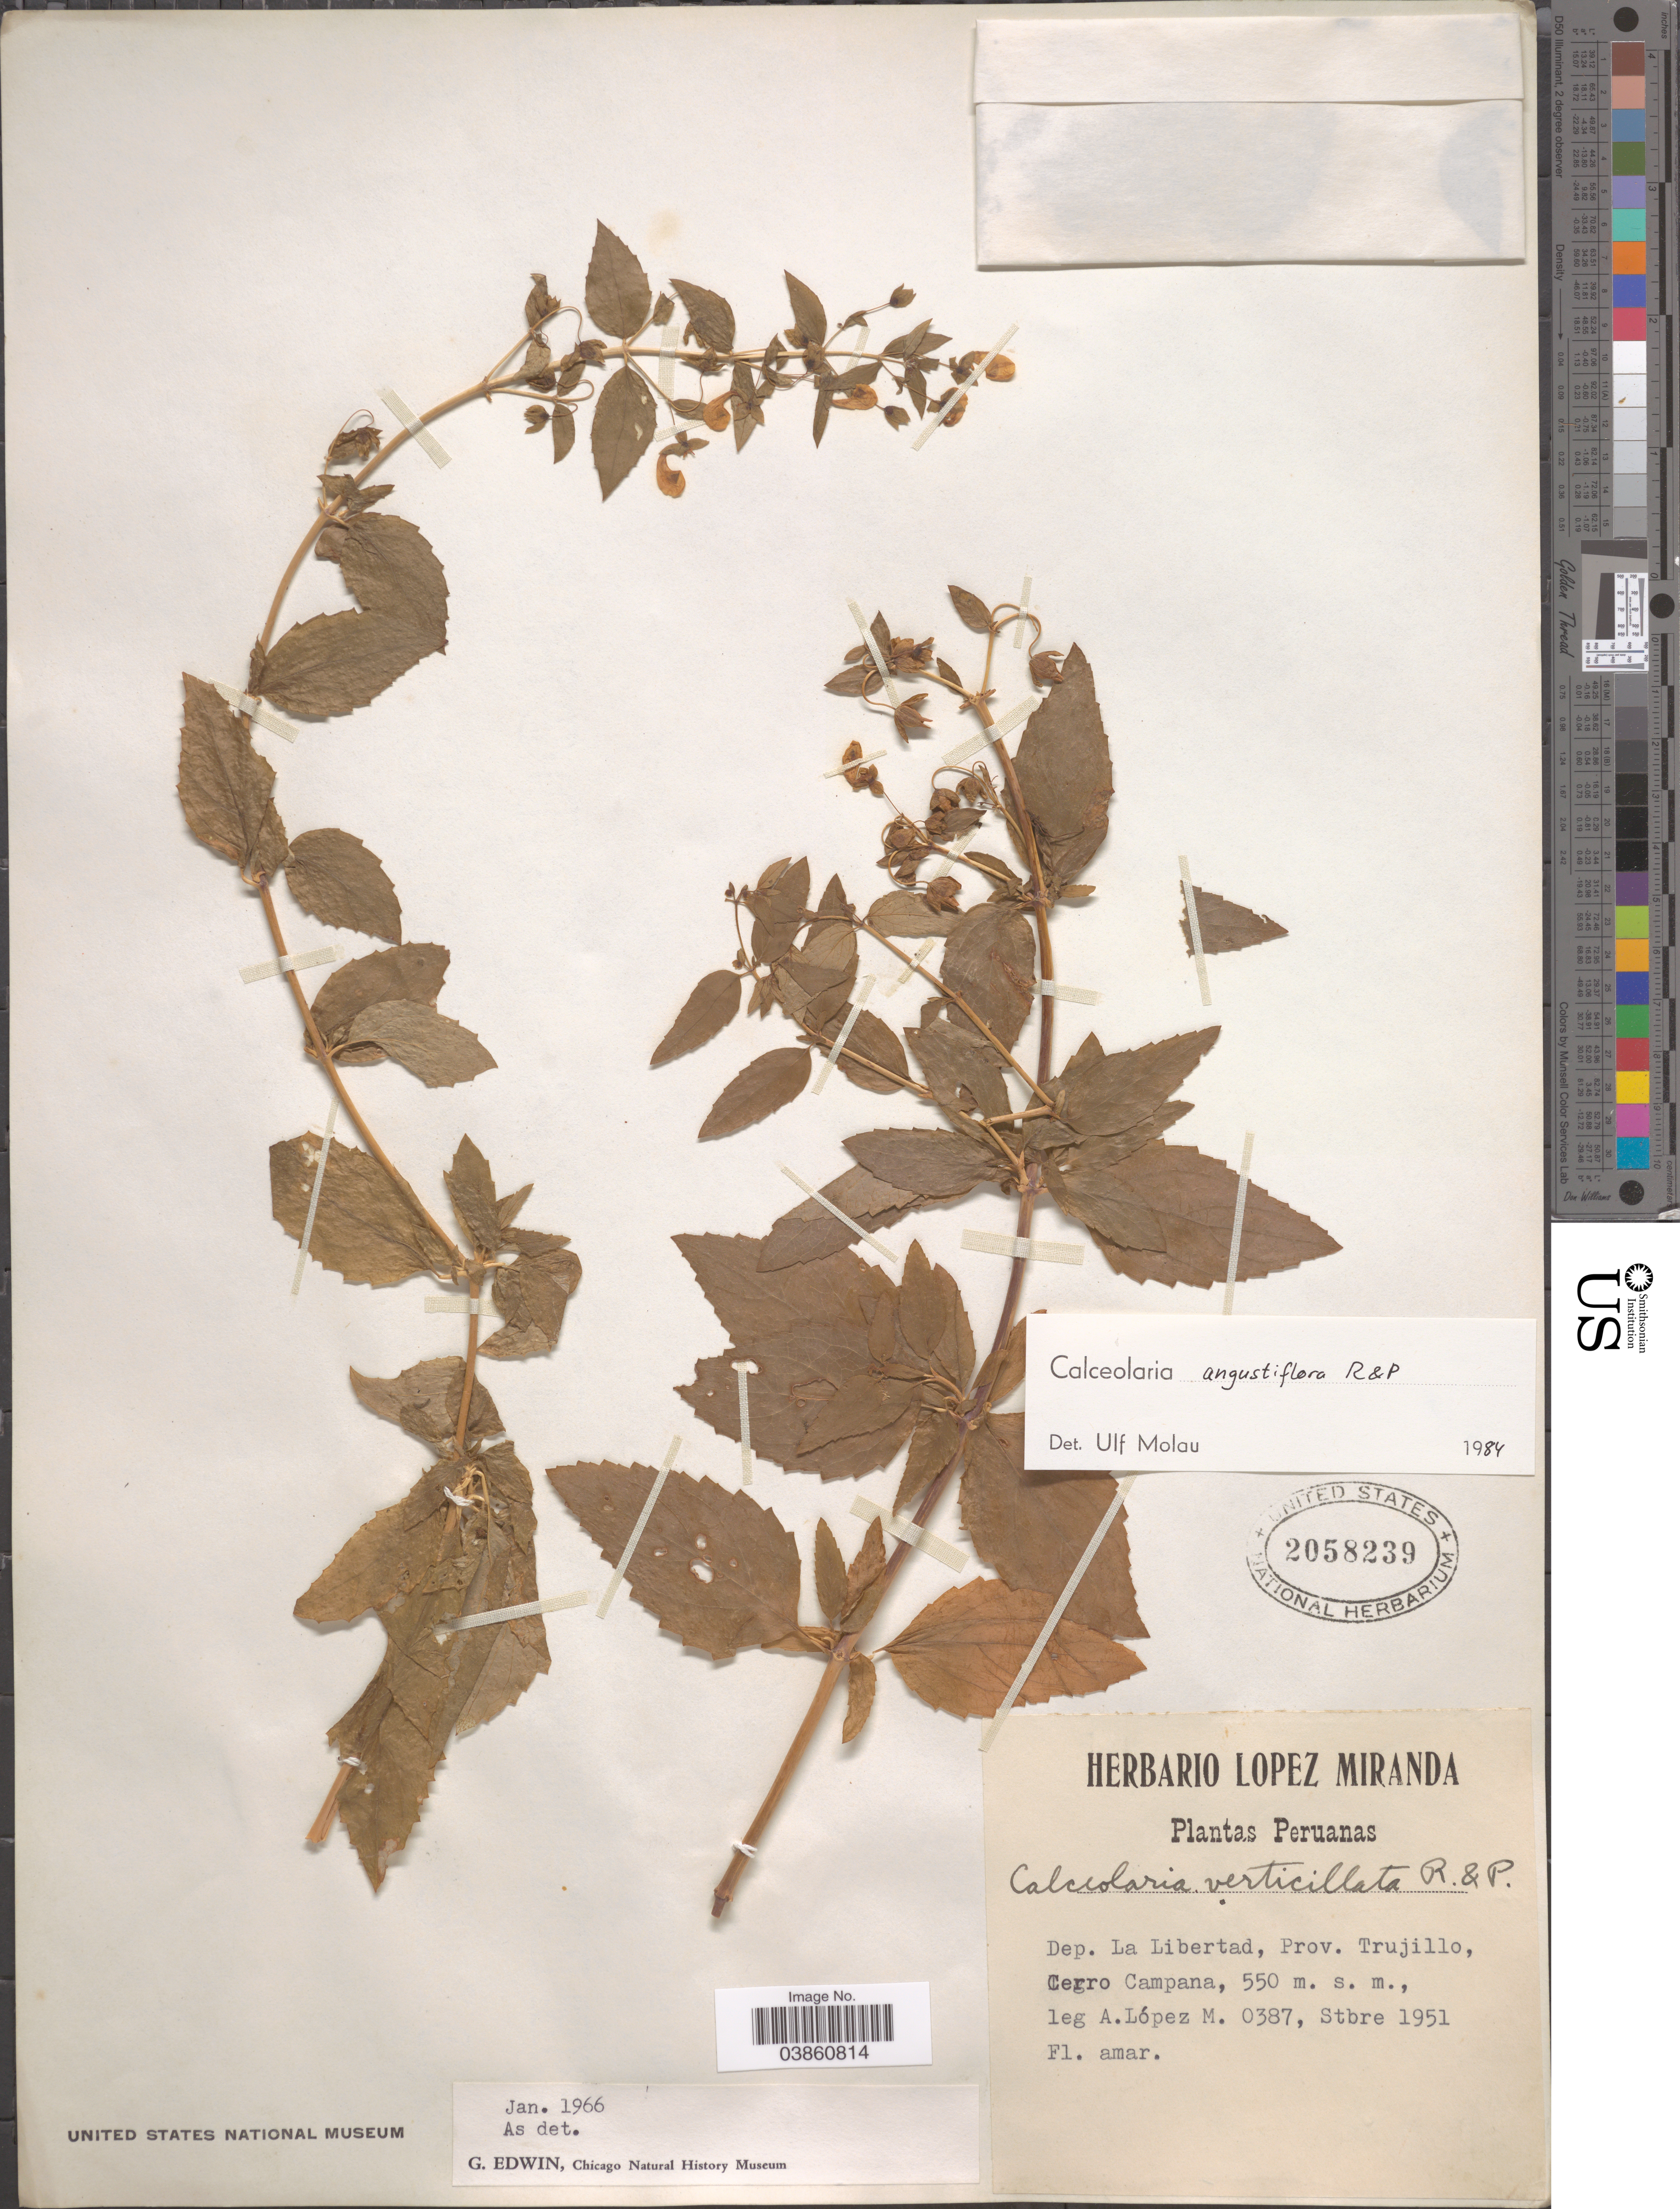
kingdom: Plantae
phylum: Tracheophyta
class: Magnoliopsida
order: Lamiales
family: Calceolariaceae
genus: Calceolaria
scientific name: Calceolaria angustiflora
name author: Ruiz & Pav.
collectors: A. López M.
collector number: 0387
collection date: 1951-09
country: Peru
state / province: La Libertad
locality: Dep. La Libertad, Prov. Trujillo. Cerro Campana.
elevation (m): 550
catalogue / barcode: US 2058239